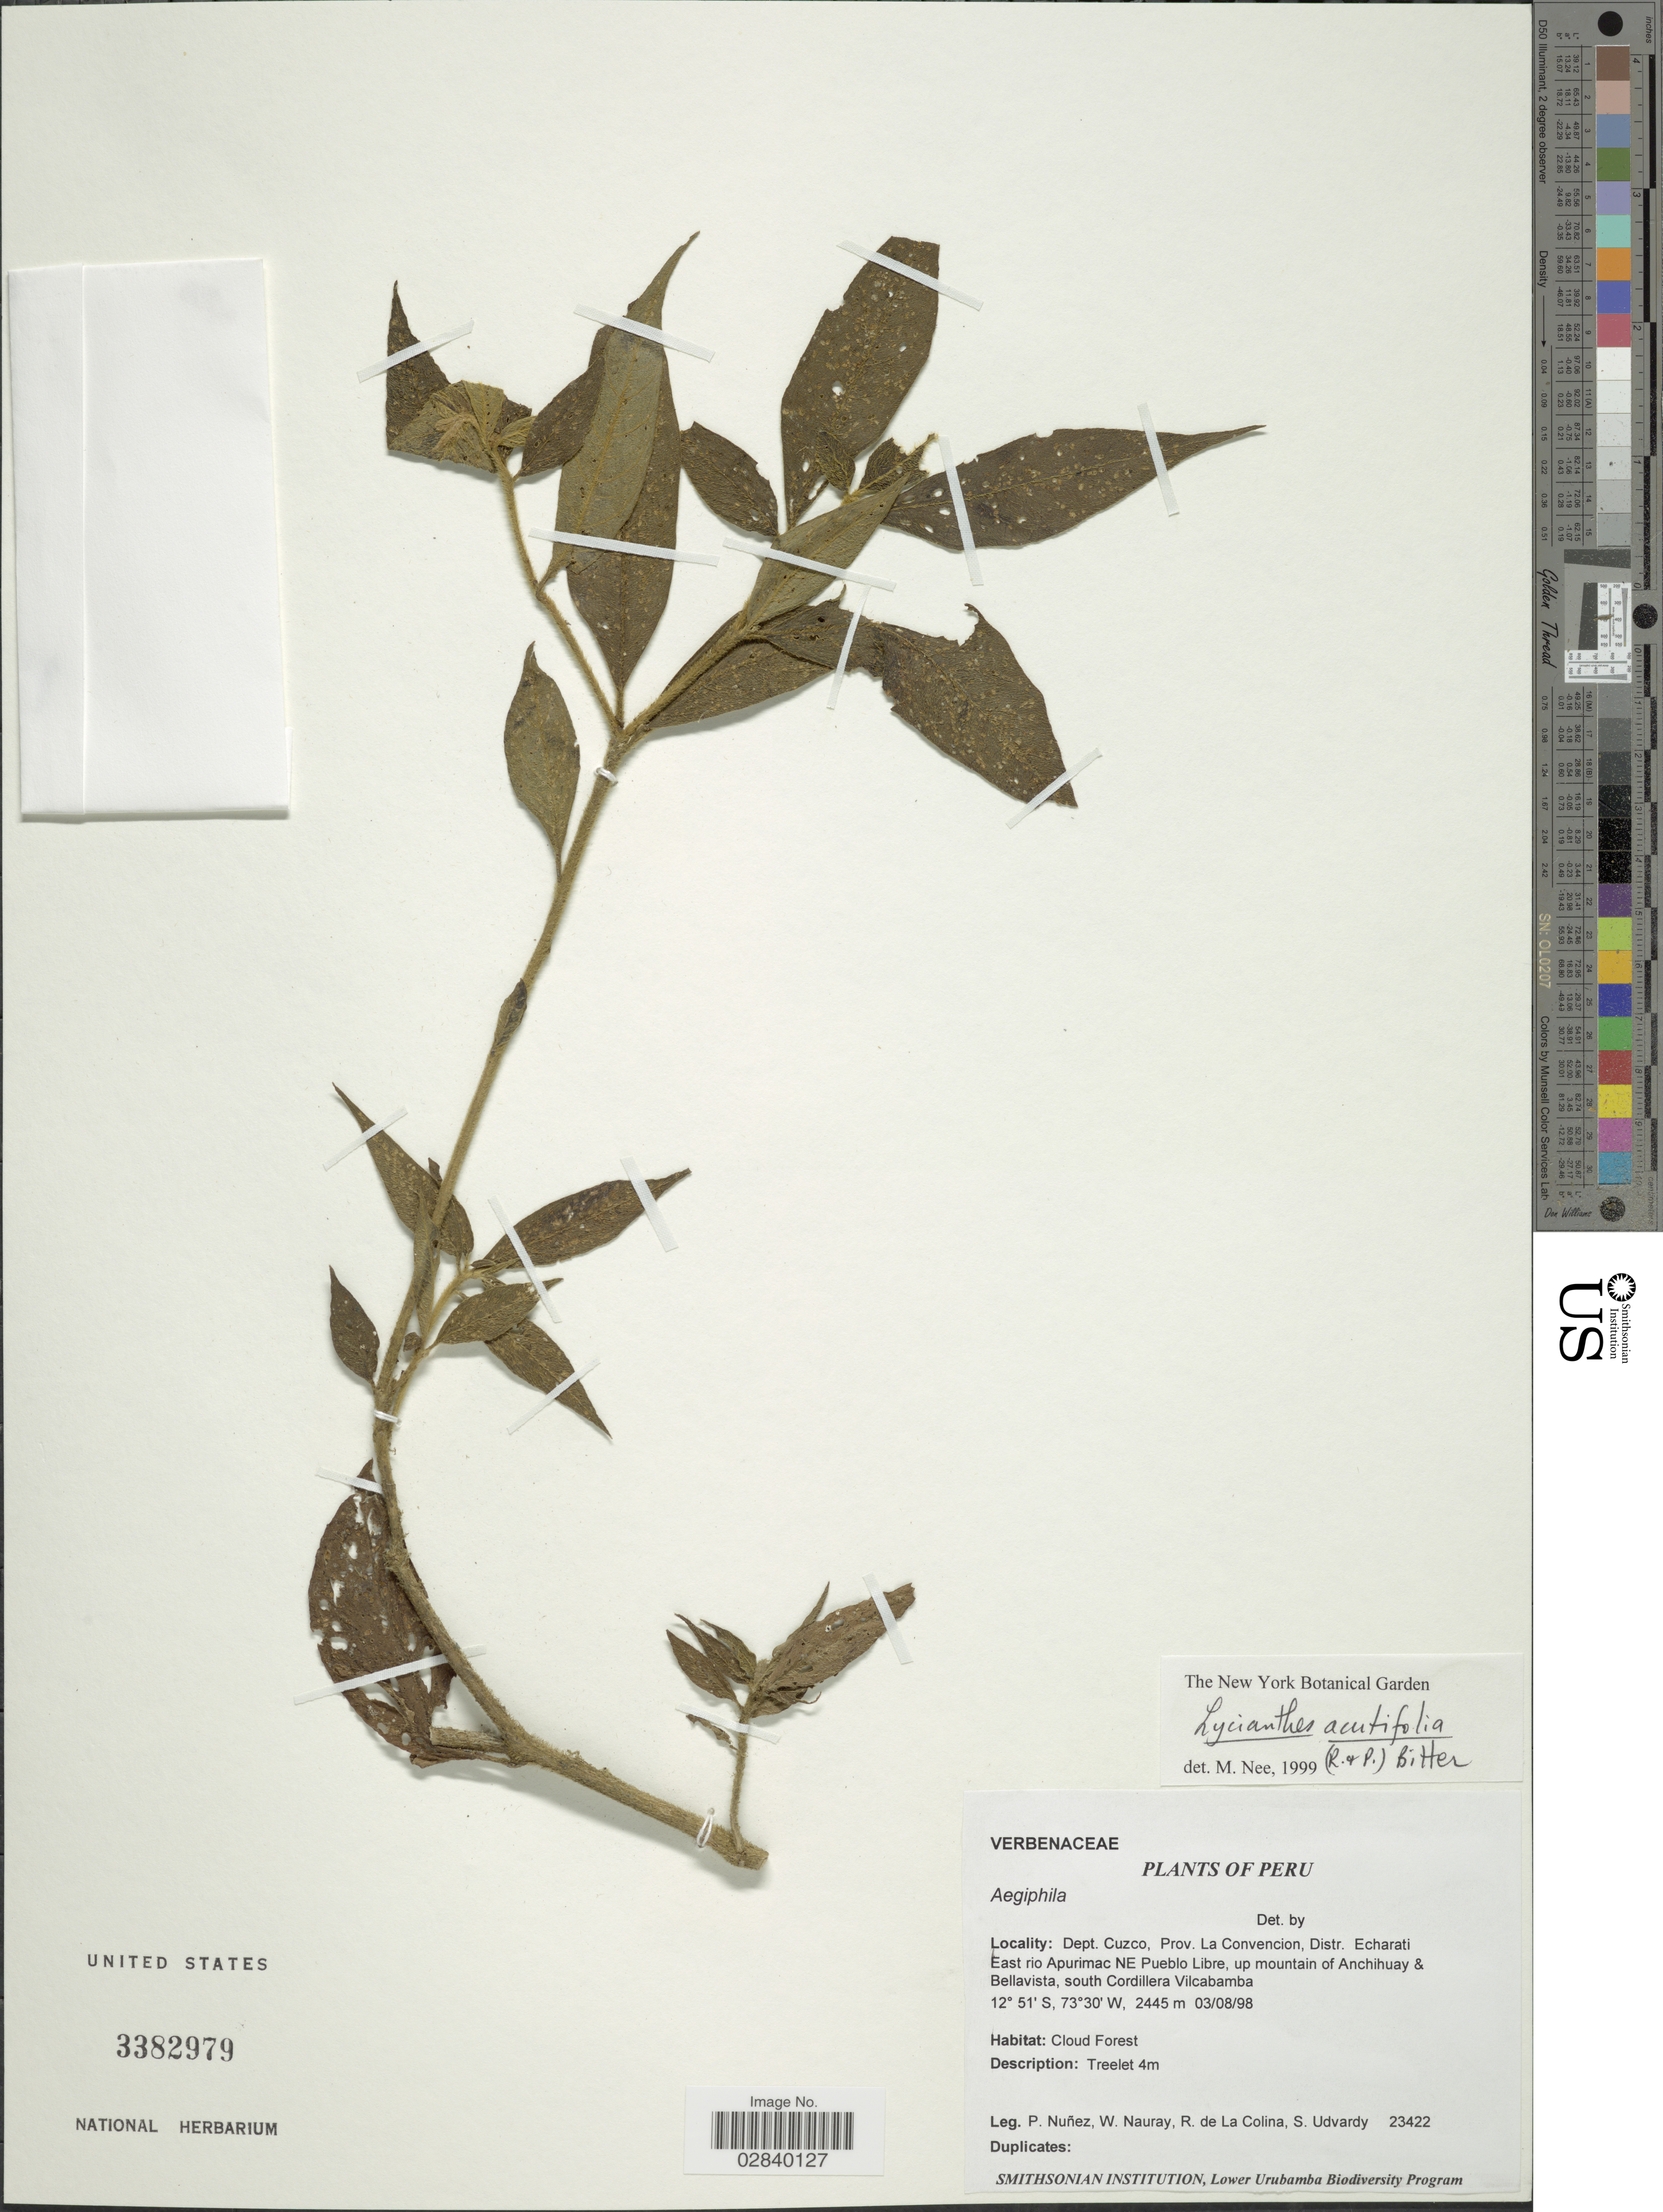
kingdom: Plantae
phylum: Tracheophyta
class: Magnoliopsida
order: Solanales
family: Solanaceae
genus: Lycianthes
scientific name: Lycianthes acutifolia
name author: (Ruiz & Pav.) Bitter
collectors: P. Nuñez V., W. Nauray, R. de La Colina & S. Udvardy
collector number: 23422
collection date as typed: Transcribed d/m/y: 3/8/98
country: Peru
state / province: Cusco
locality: Dept. Cuzco, Prov. La Convencion, Distr. Echarati East rio Apurimac NE Pueblo Libre, up mountain of Anchihuay & Bellavista, south Cordillera Vilcabamba.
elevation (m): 2445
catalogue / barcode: US 3382979